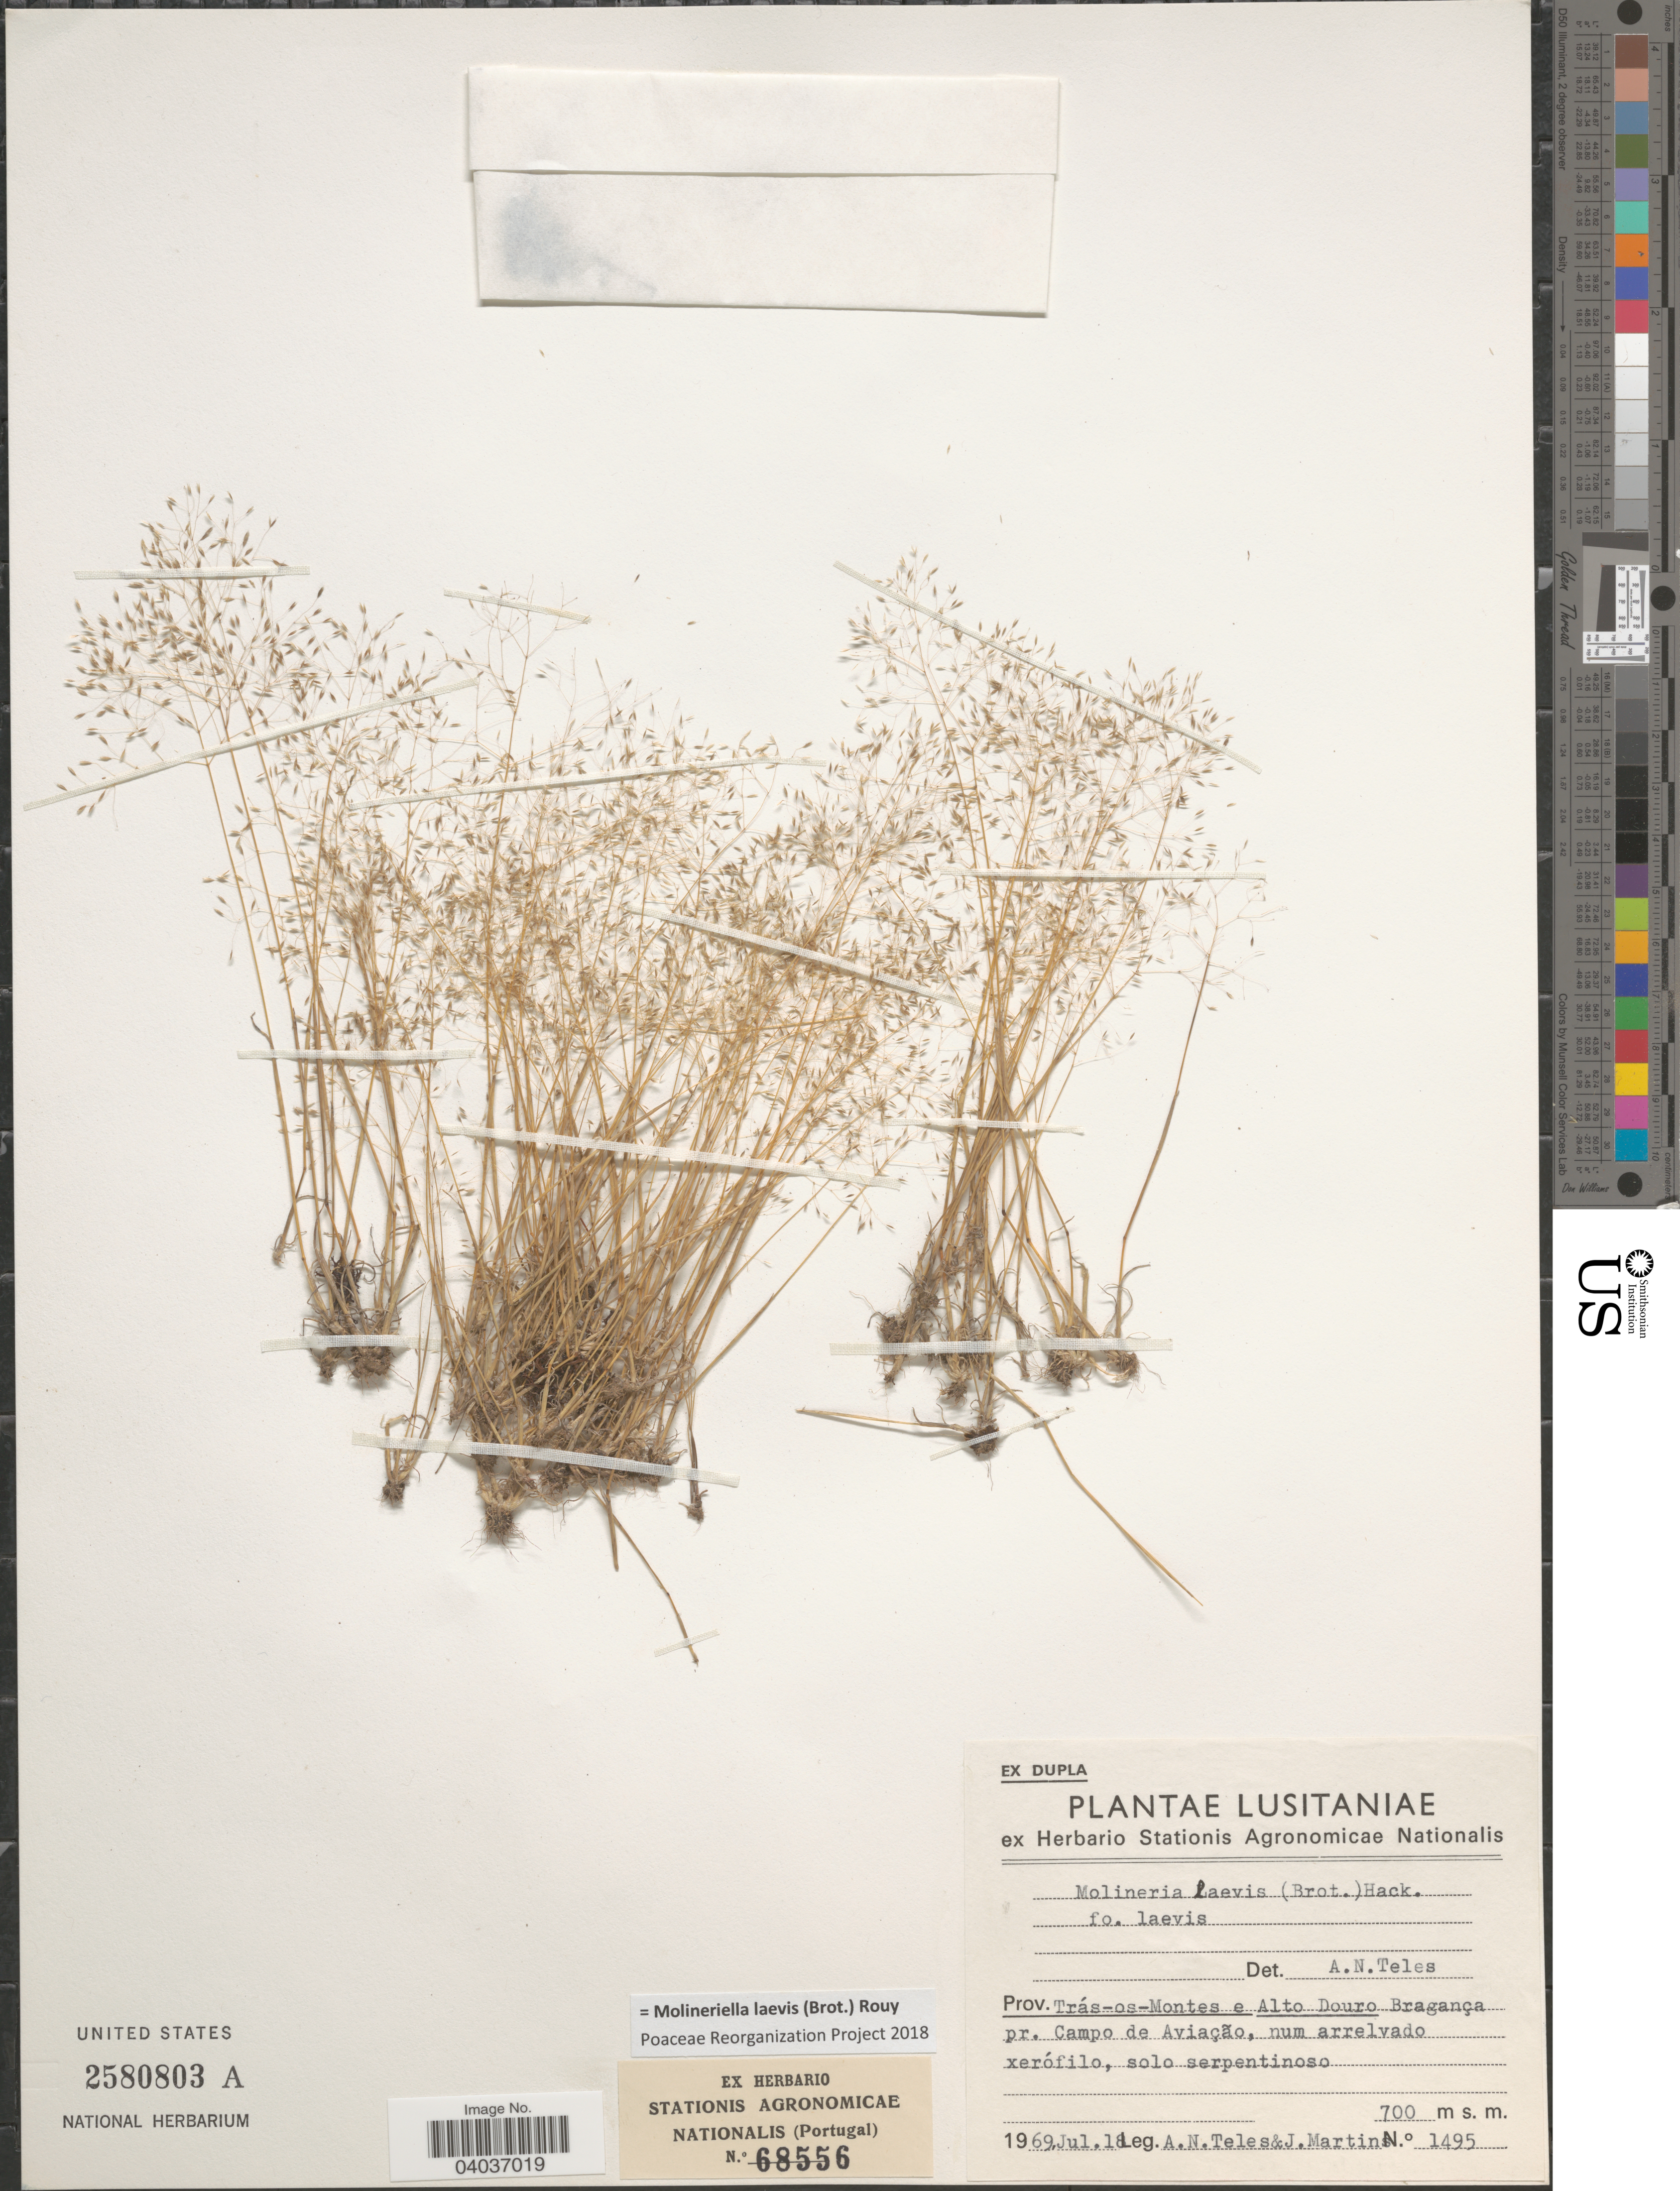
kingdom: Plantae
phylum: Tracheophyta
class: Liliopsida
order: Poales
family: Poaceae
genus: Molineriella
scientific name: Molineriella laevis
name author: (Brot.) Rouy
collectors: A. Teles & J. Martin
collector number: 1495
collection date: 1969-07-18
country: Portugal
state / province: Braganca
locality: Lusitaniae. Prov. Trás-os-Montes e Alto Douro Bragança pr. Campo de Aviação.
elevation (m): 700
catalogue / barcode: US 2580803A